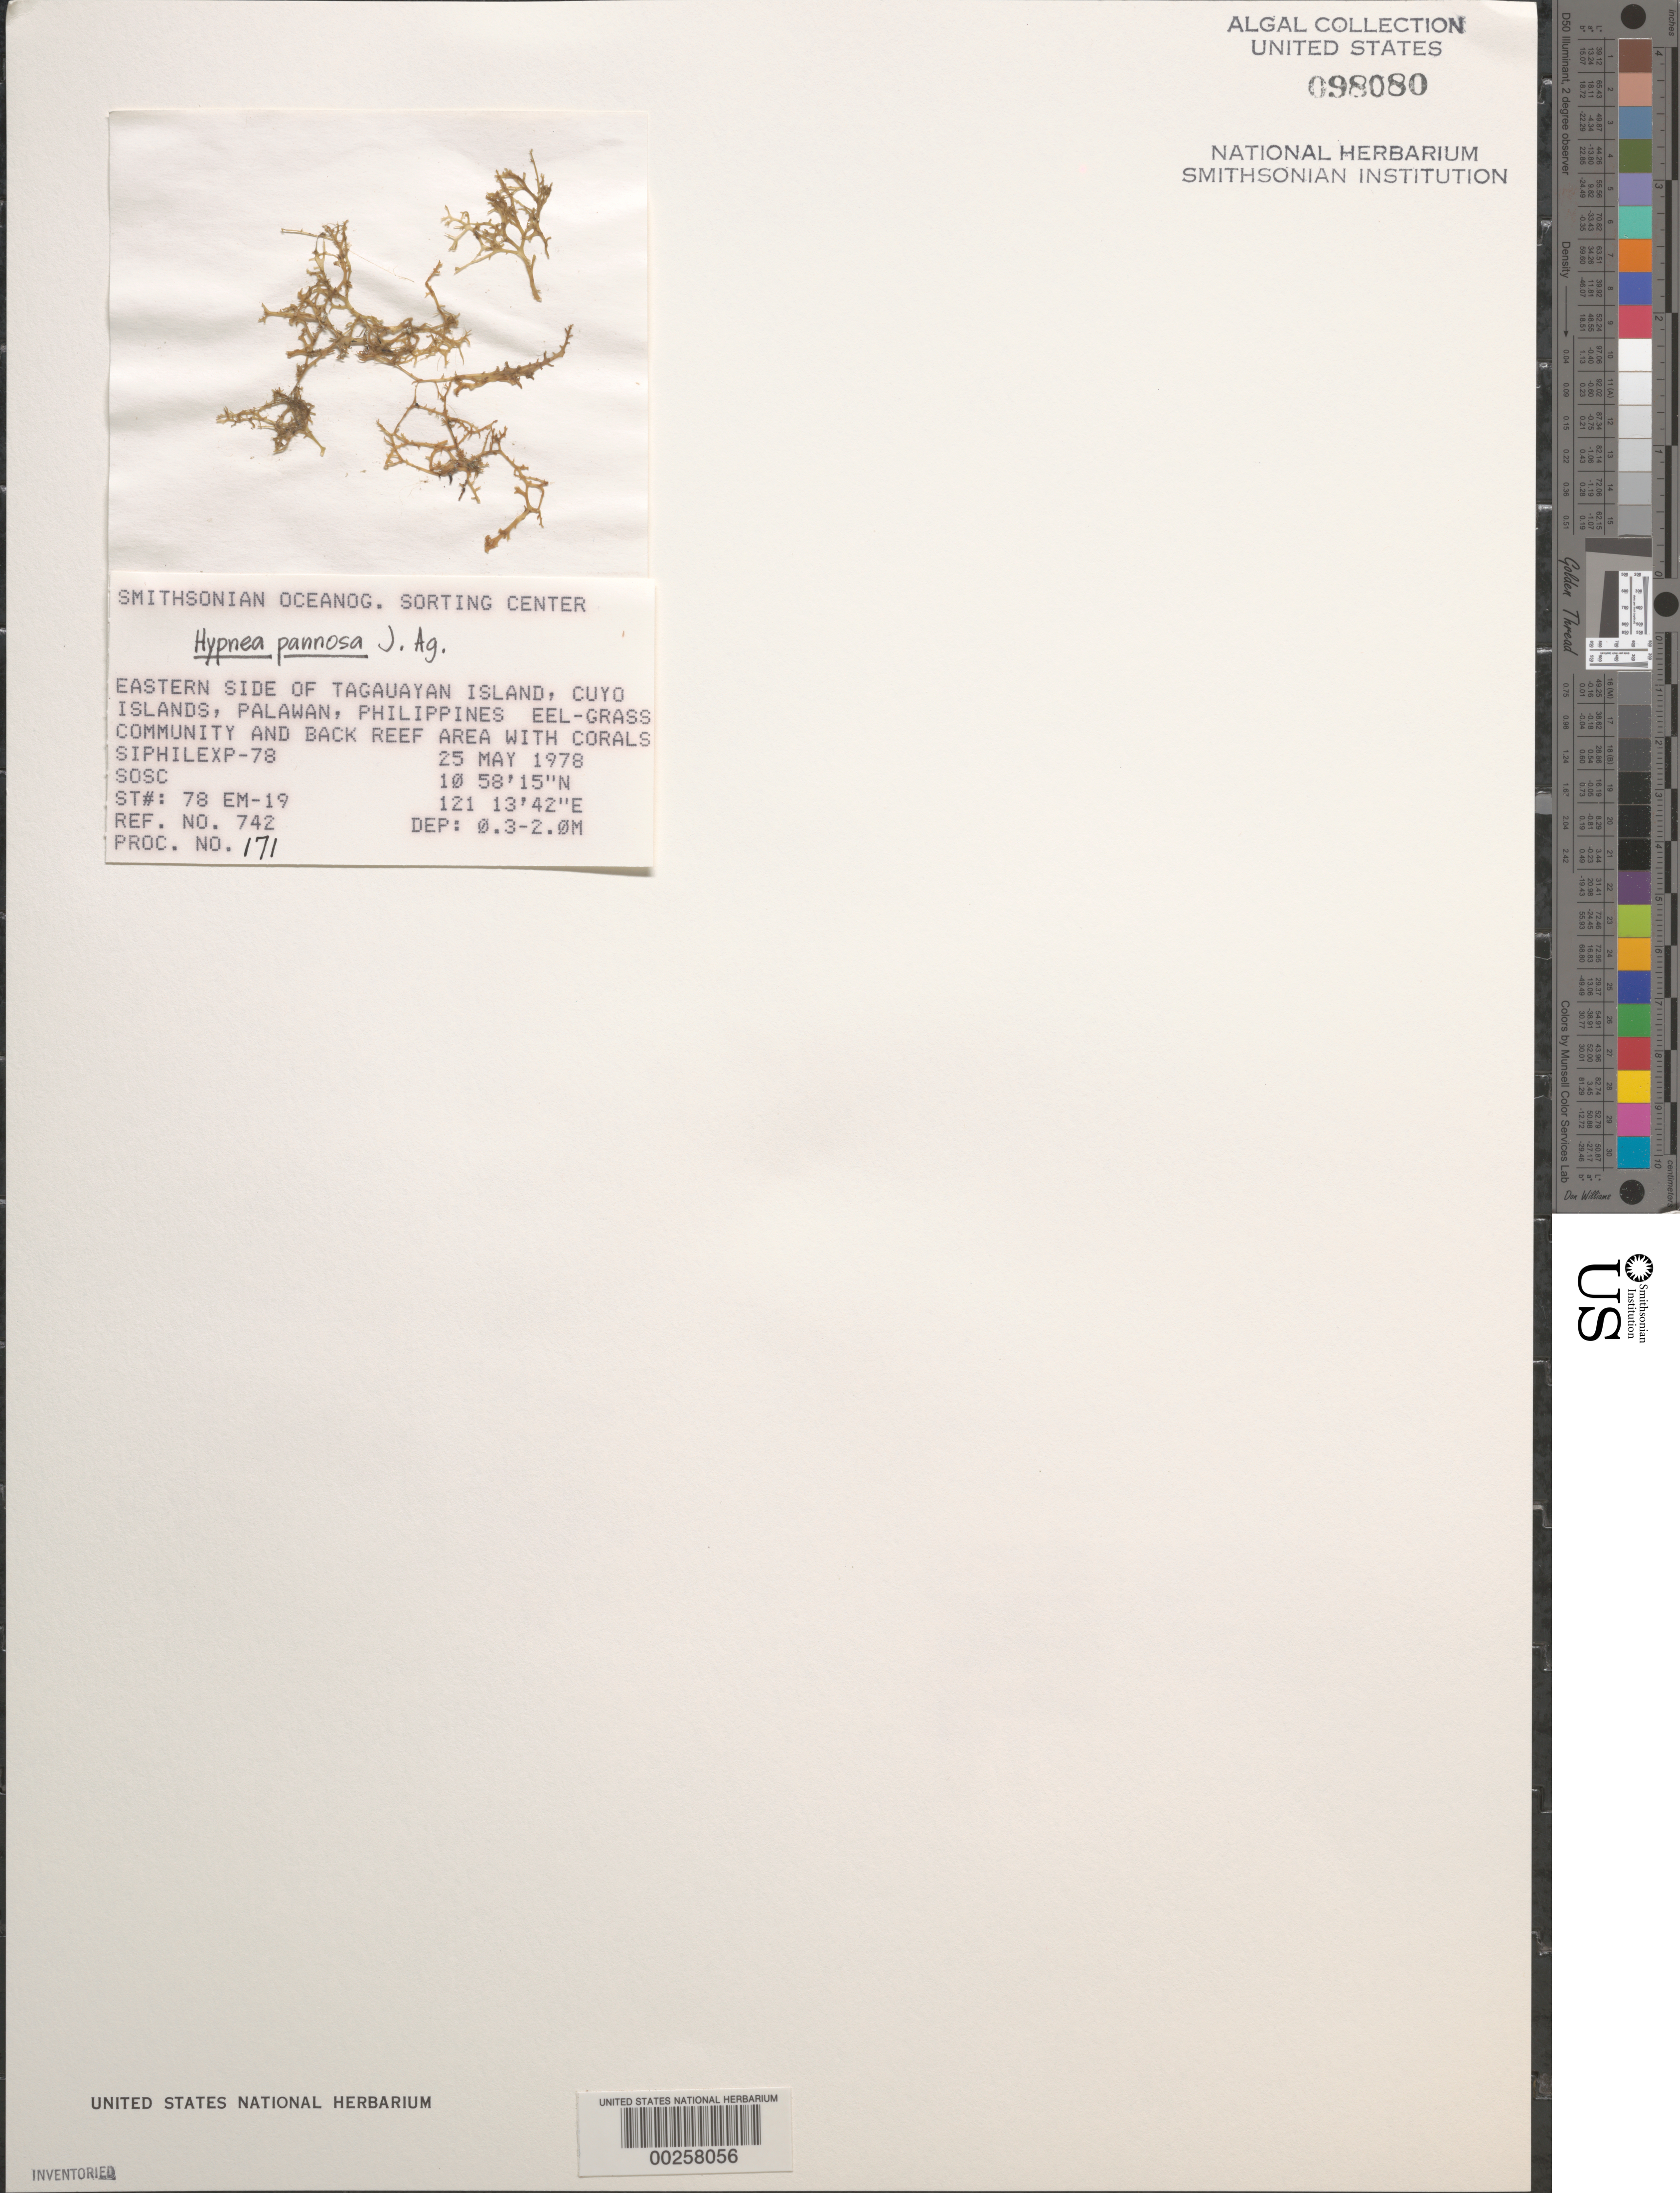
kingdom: Plantae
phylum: Rhodophyta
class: Florideophyceae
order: Gigartinales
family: Cystocloniaceae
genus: Hypnea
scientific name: Hypnea pannosa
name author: J. Agardh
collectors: SOSC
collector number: Station 78 EM-19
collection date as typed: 25 May 1978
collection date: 1978-05-25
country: Philippines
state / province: Mimaropa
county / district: Palawan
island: Tagauayan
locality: Eastern side of island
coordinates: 10 58' 15" N, 121 13' 42" E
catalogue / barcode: US 98080